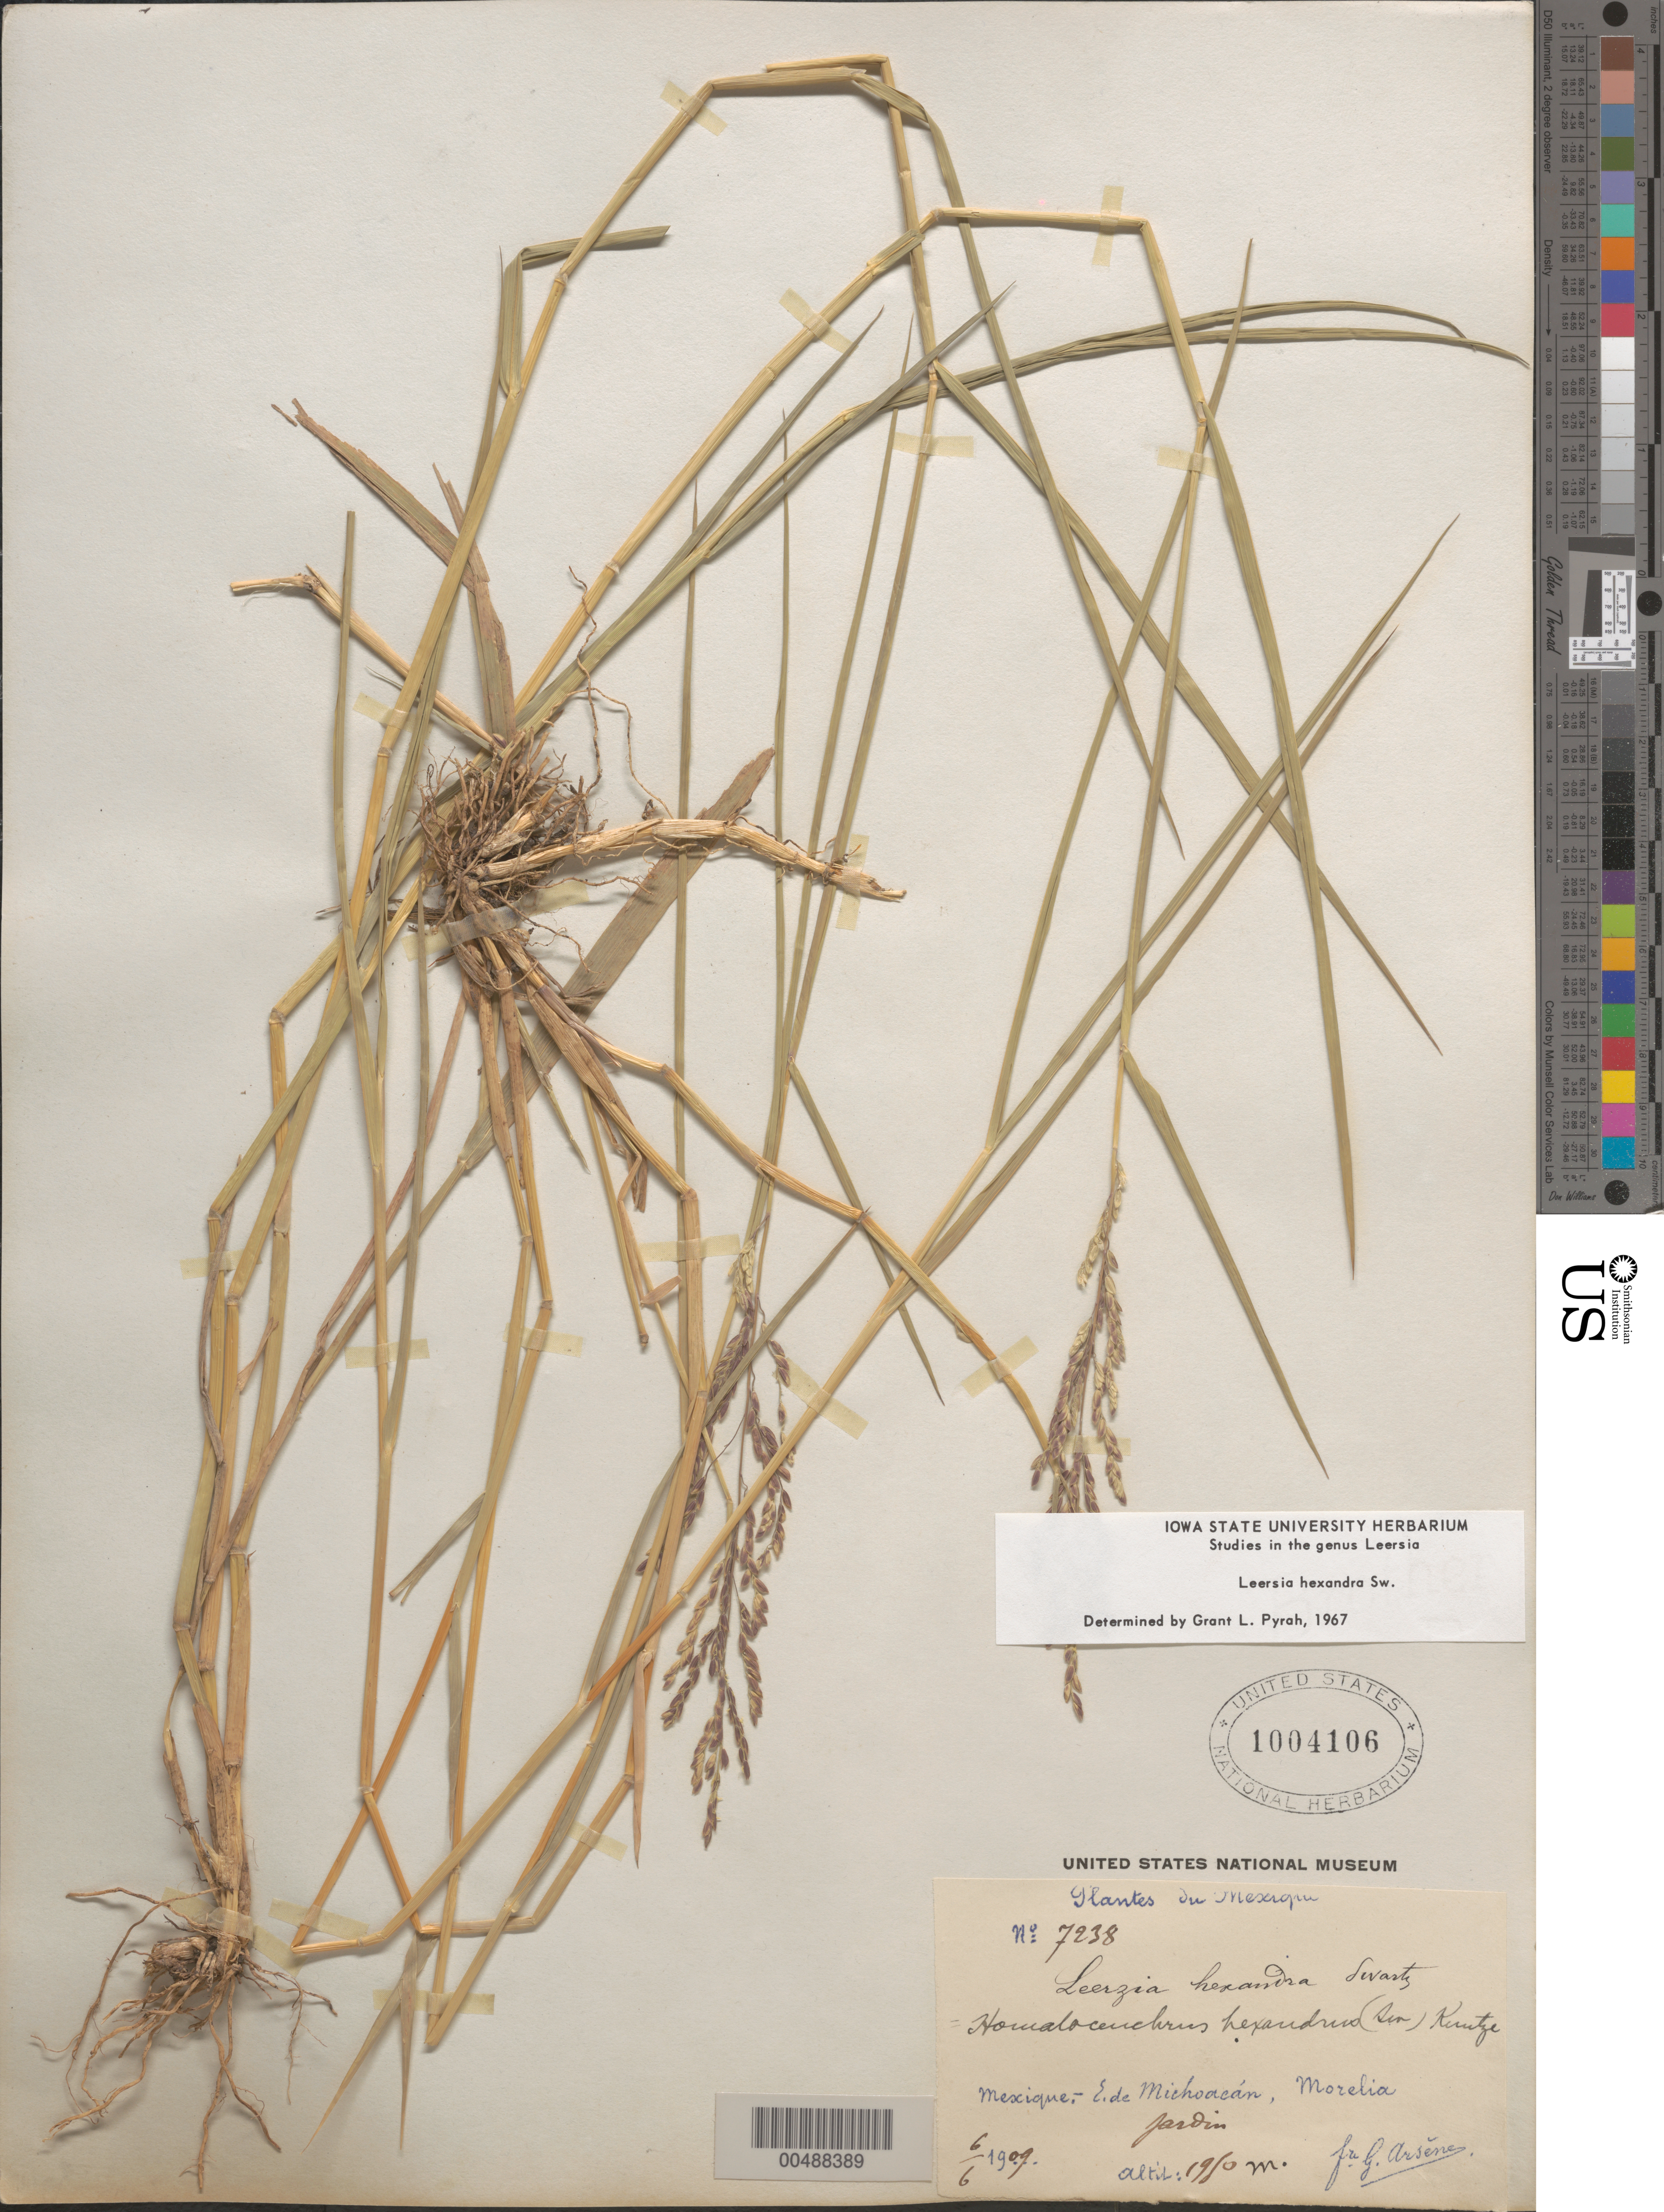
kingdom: Plantae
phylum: Tracheophyta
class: Liliopsida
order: Poales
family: Poaceae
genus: Leersia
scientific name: Leersia hexandra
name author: Sw.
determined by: Pyrah, G. L.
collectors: Bro. G. Arsène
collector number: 7238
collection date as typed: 6 Jun 1909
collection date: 1909-06-06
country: Mexico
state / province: Michoacán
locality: Morelia, jardin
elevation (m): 1980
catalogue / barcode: US 1004106